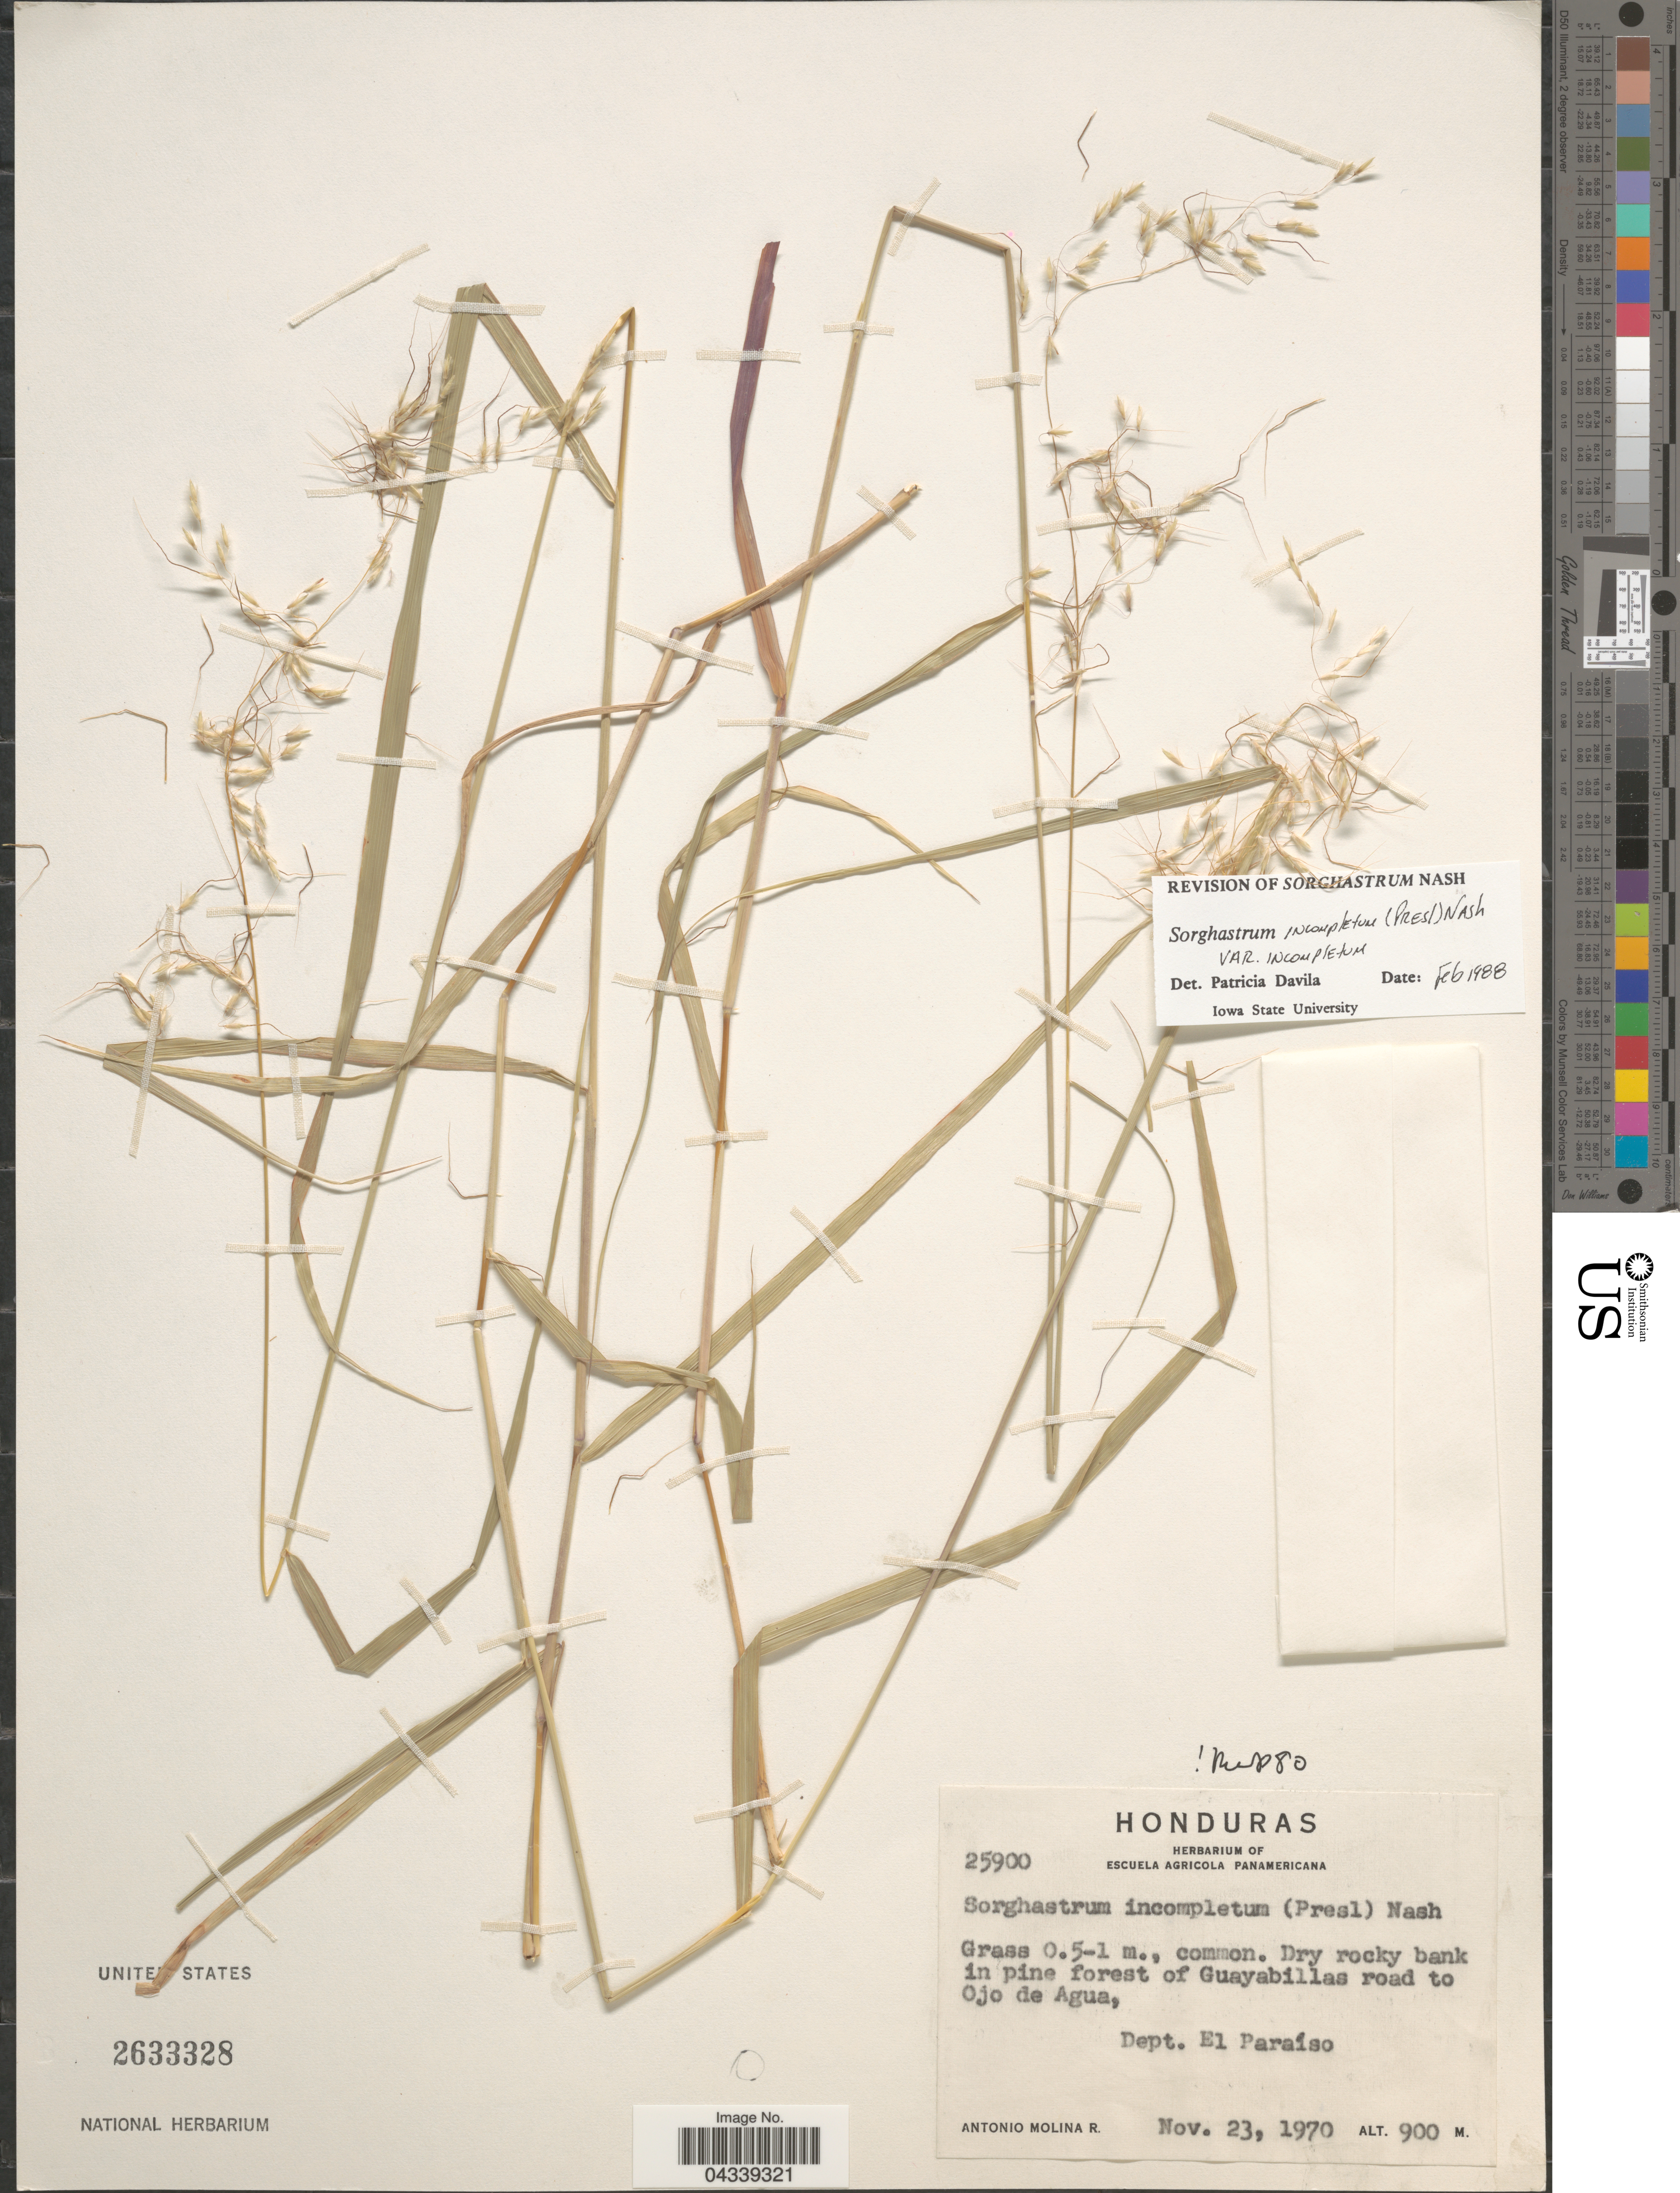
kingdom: Plantae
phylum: Tracheophyta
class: Liliopsida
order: Poales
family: Poaceae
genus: Sorghastrum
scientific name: Sorghastrum incompletum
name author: (J. Presl) Nash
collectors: A. Molina R.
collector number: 25900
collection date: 1970-11-23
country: Honduras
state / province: El Paraiso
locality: Dry rocky bank in pine forest of Guayabillas road to Ojo de Agua, Dept. El Paraíso.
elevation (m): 900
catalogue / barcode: US 2633328